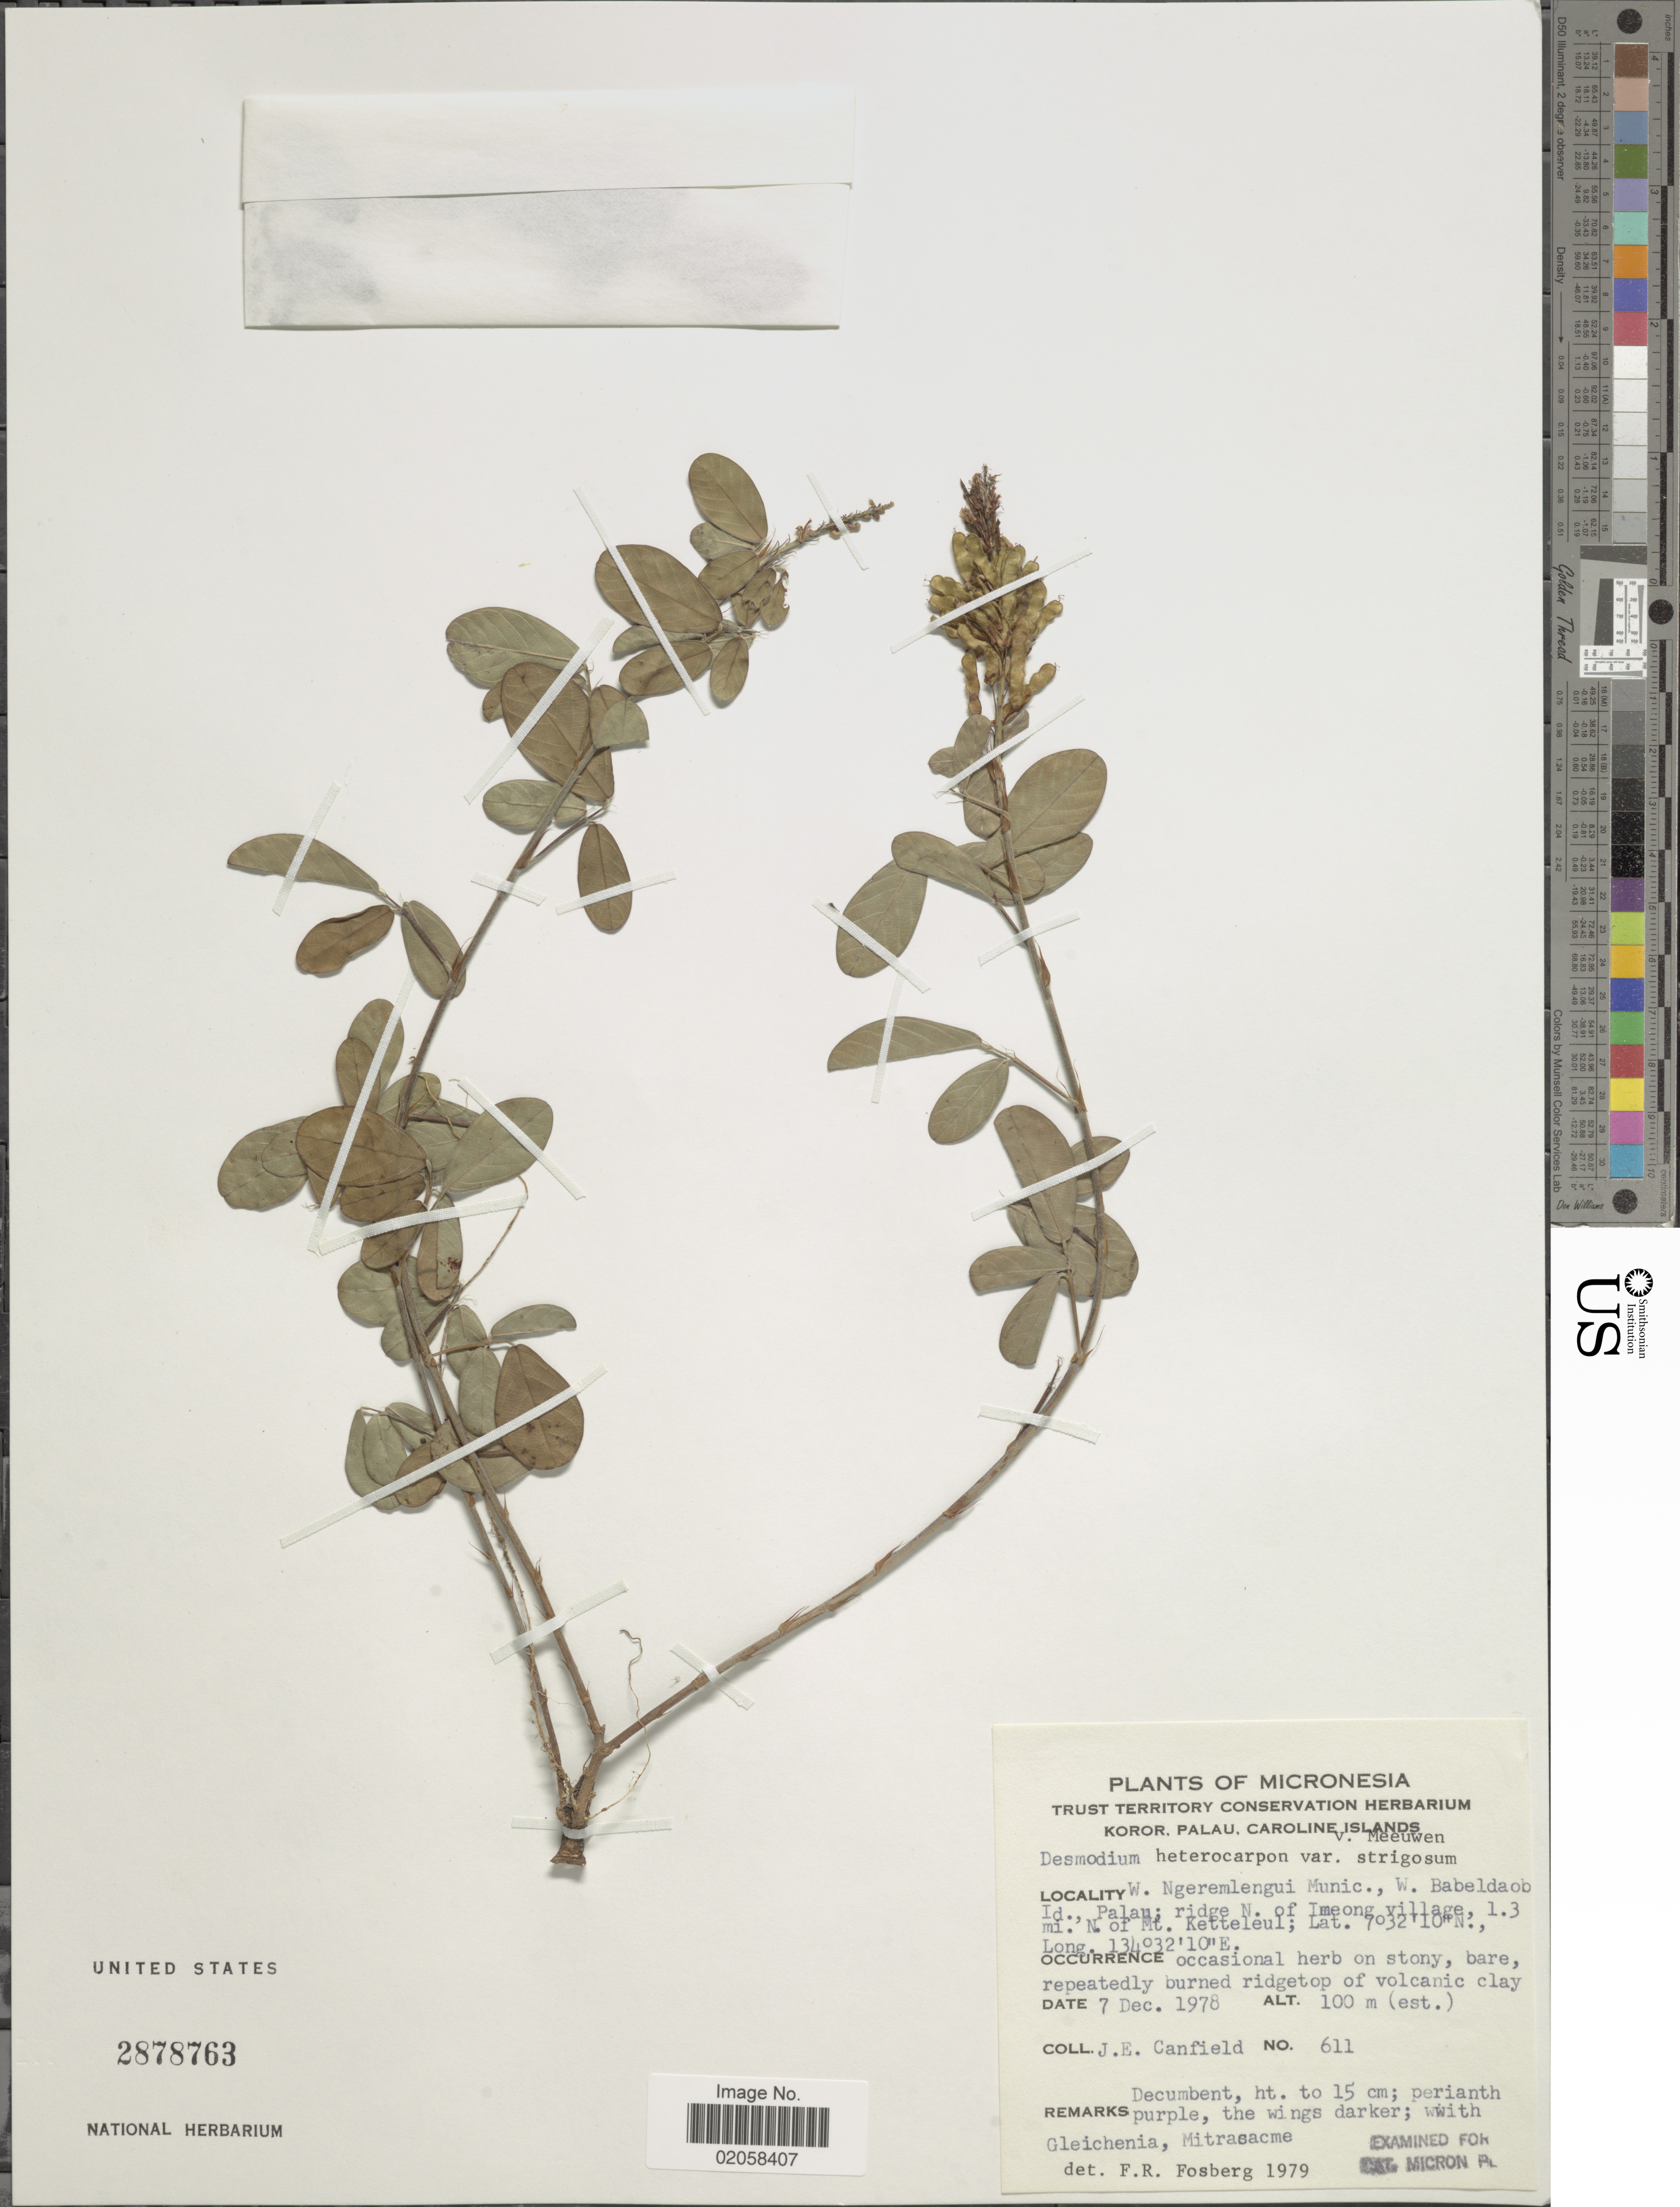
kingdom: Plantae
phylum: Tracheophyta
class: Magnoliopsida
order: Fabales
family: Fabaceae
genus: Grona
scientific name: Grona heterocarpos var. strigosa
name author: (Meeuwen) H. Ohashi & K. Ohashi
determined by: Strong, Mark T., (BOT), Smithsonian Institution - National Museum of Natural History (UNITED STATES)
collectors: J. E. Canfield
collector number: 611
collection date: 1978-12-07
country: Palau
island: Babeldaob [Babelthuap]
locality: Micronesia, W. Ngeremlengui Munic., W. Babeldaob Id., Palau; ridge N. of Imeong village, 1. 3 mi. N. of Ketteleul.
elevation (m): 100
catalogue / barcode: US 2878763